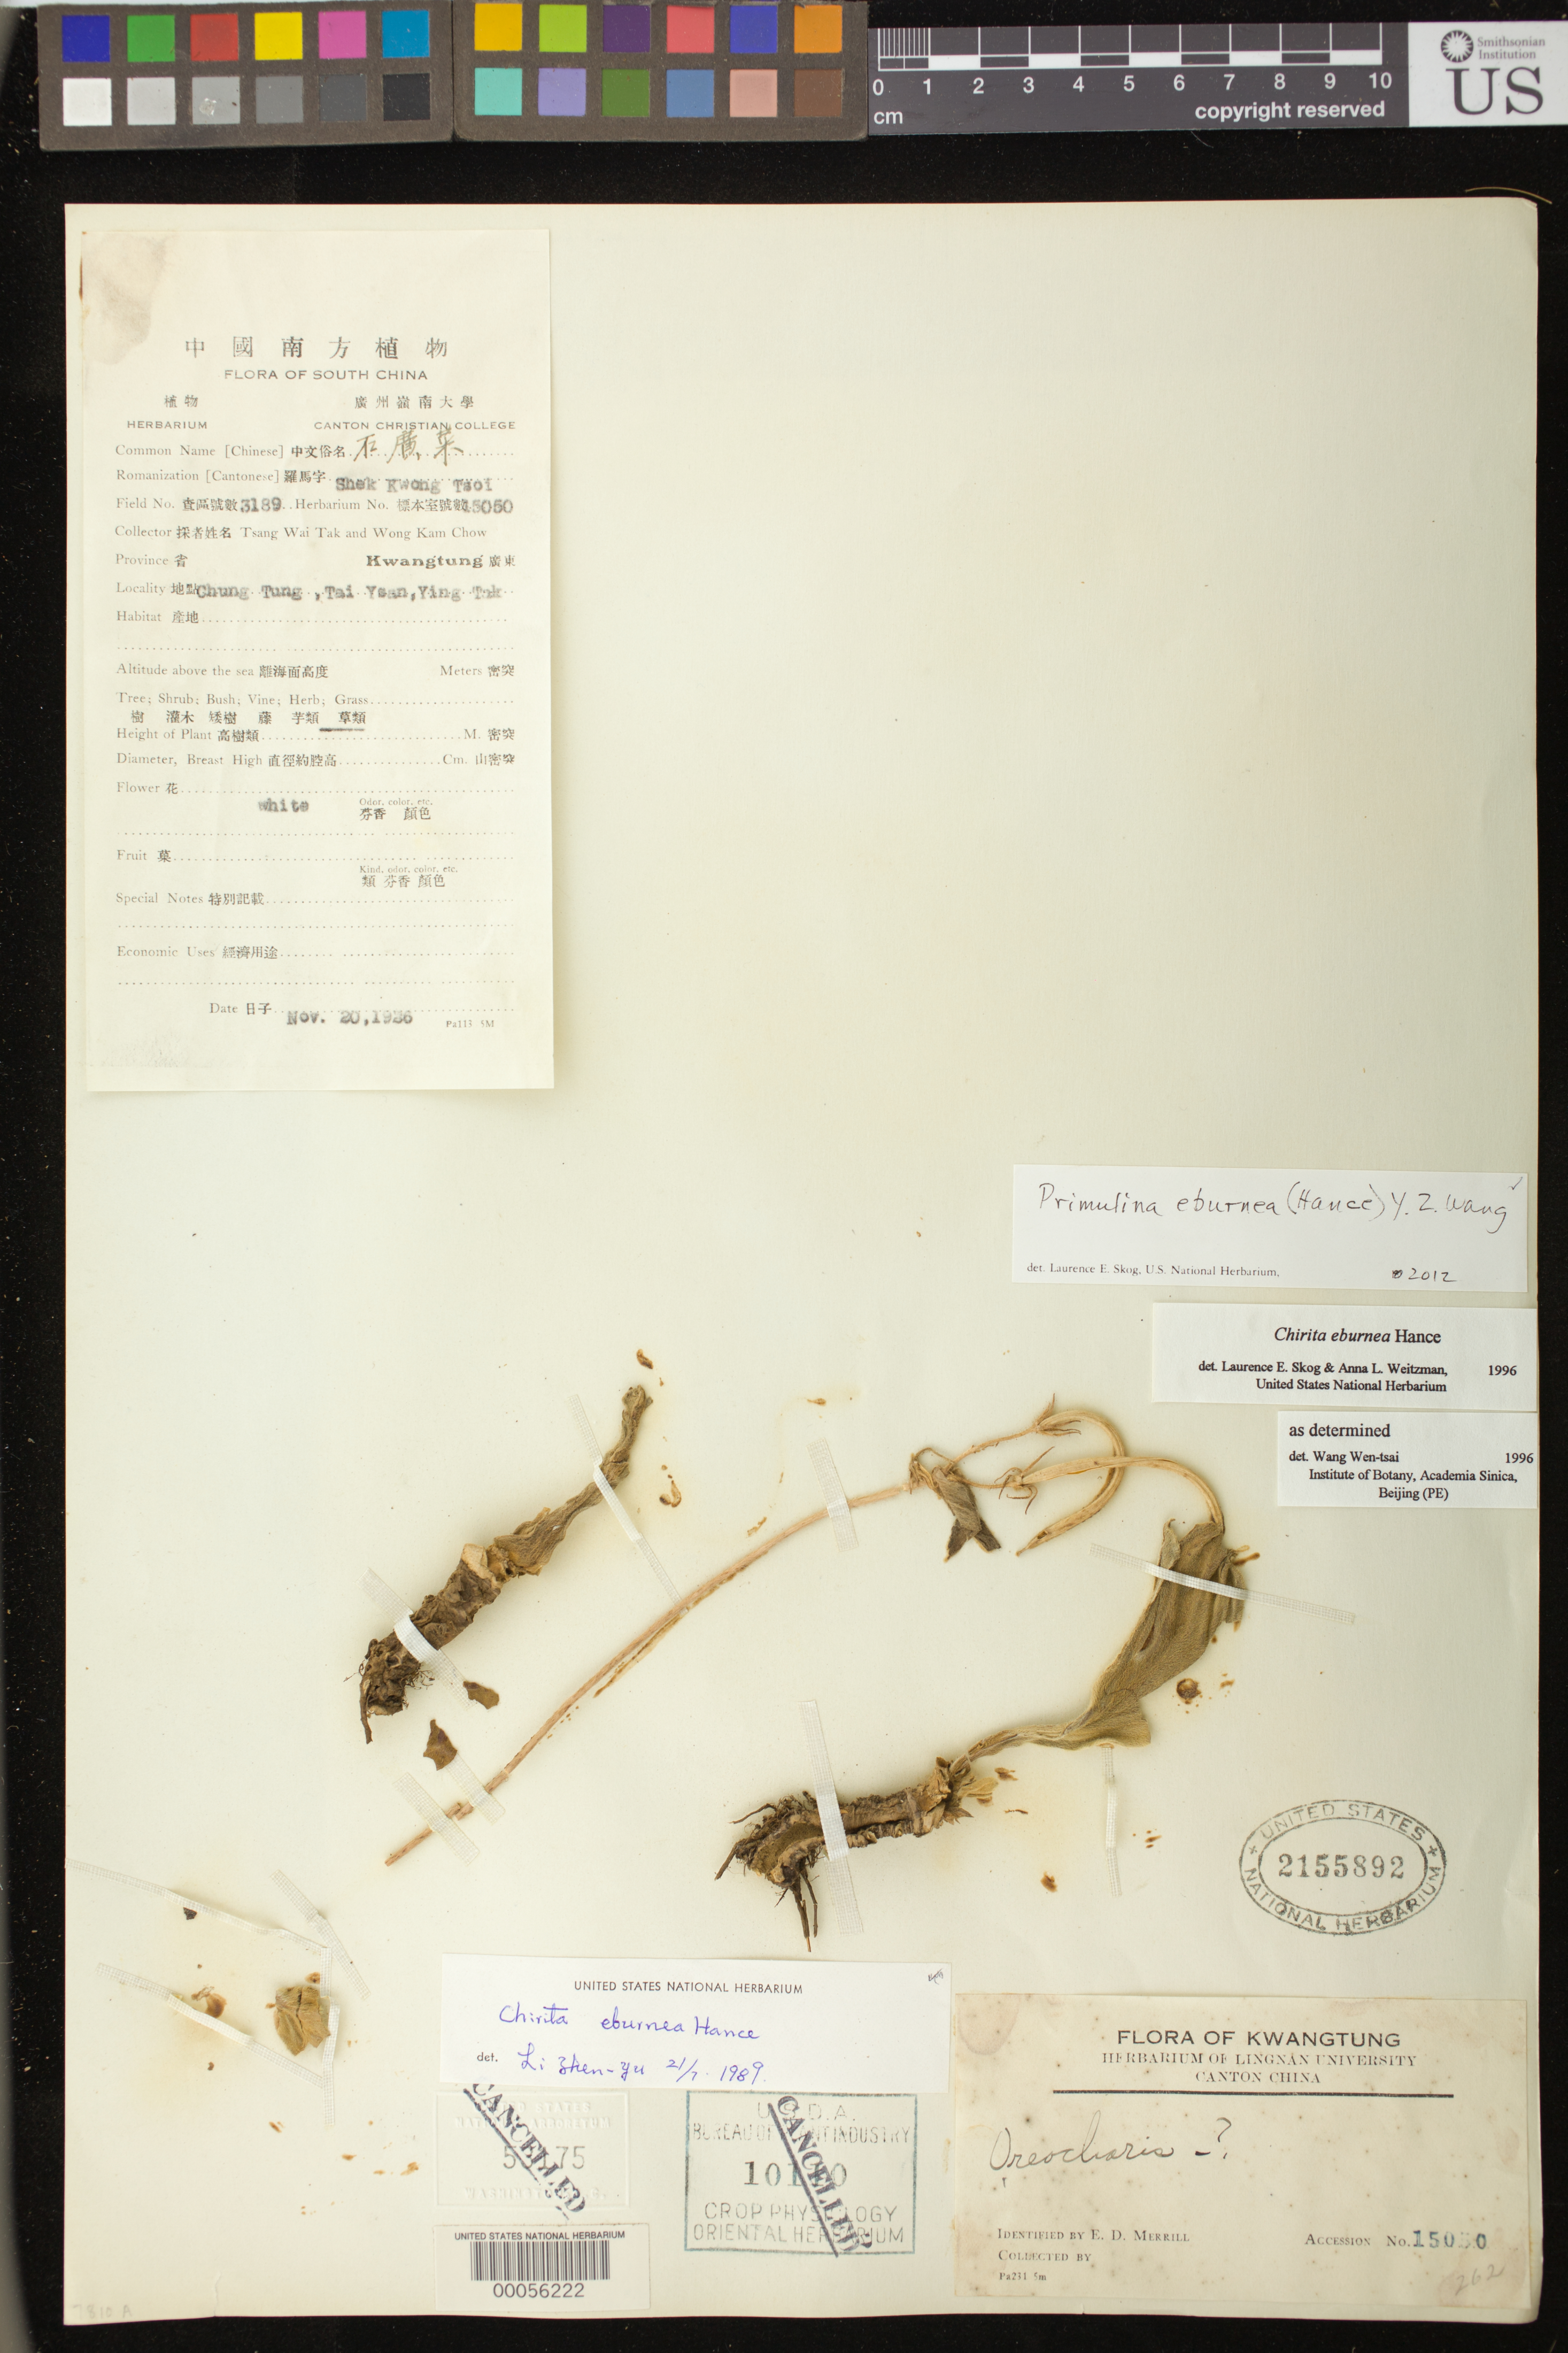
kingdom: Plantae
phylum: Tracheophyta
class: Magnoliopsida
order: Lamiales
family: Gesneriaceae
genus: Primulina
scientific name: Primulina eburnea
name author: (Hance) Y.Z. Wang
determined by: Skog, Laurence E.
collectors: W. T. Tsang & K. C. Wong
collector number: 3189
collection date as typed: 20 Nov 1926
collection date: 1926-11-20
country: China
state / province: Guangdong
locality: Chung tung, tai ysan, ying tak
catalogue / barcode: US 2155892